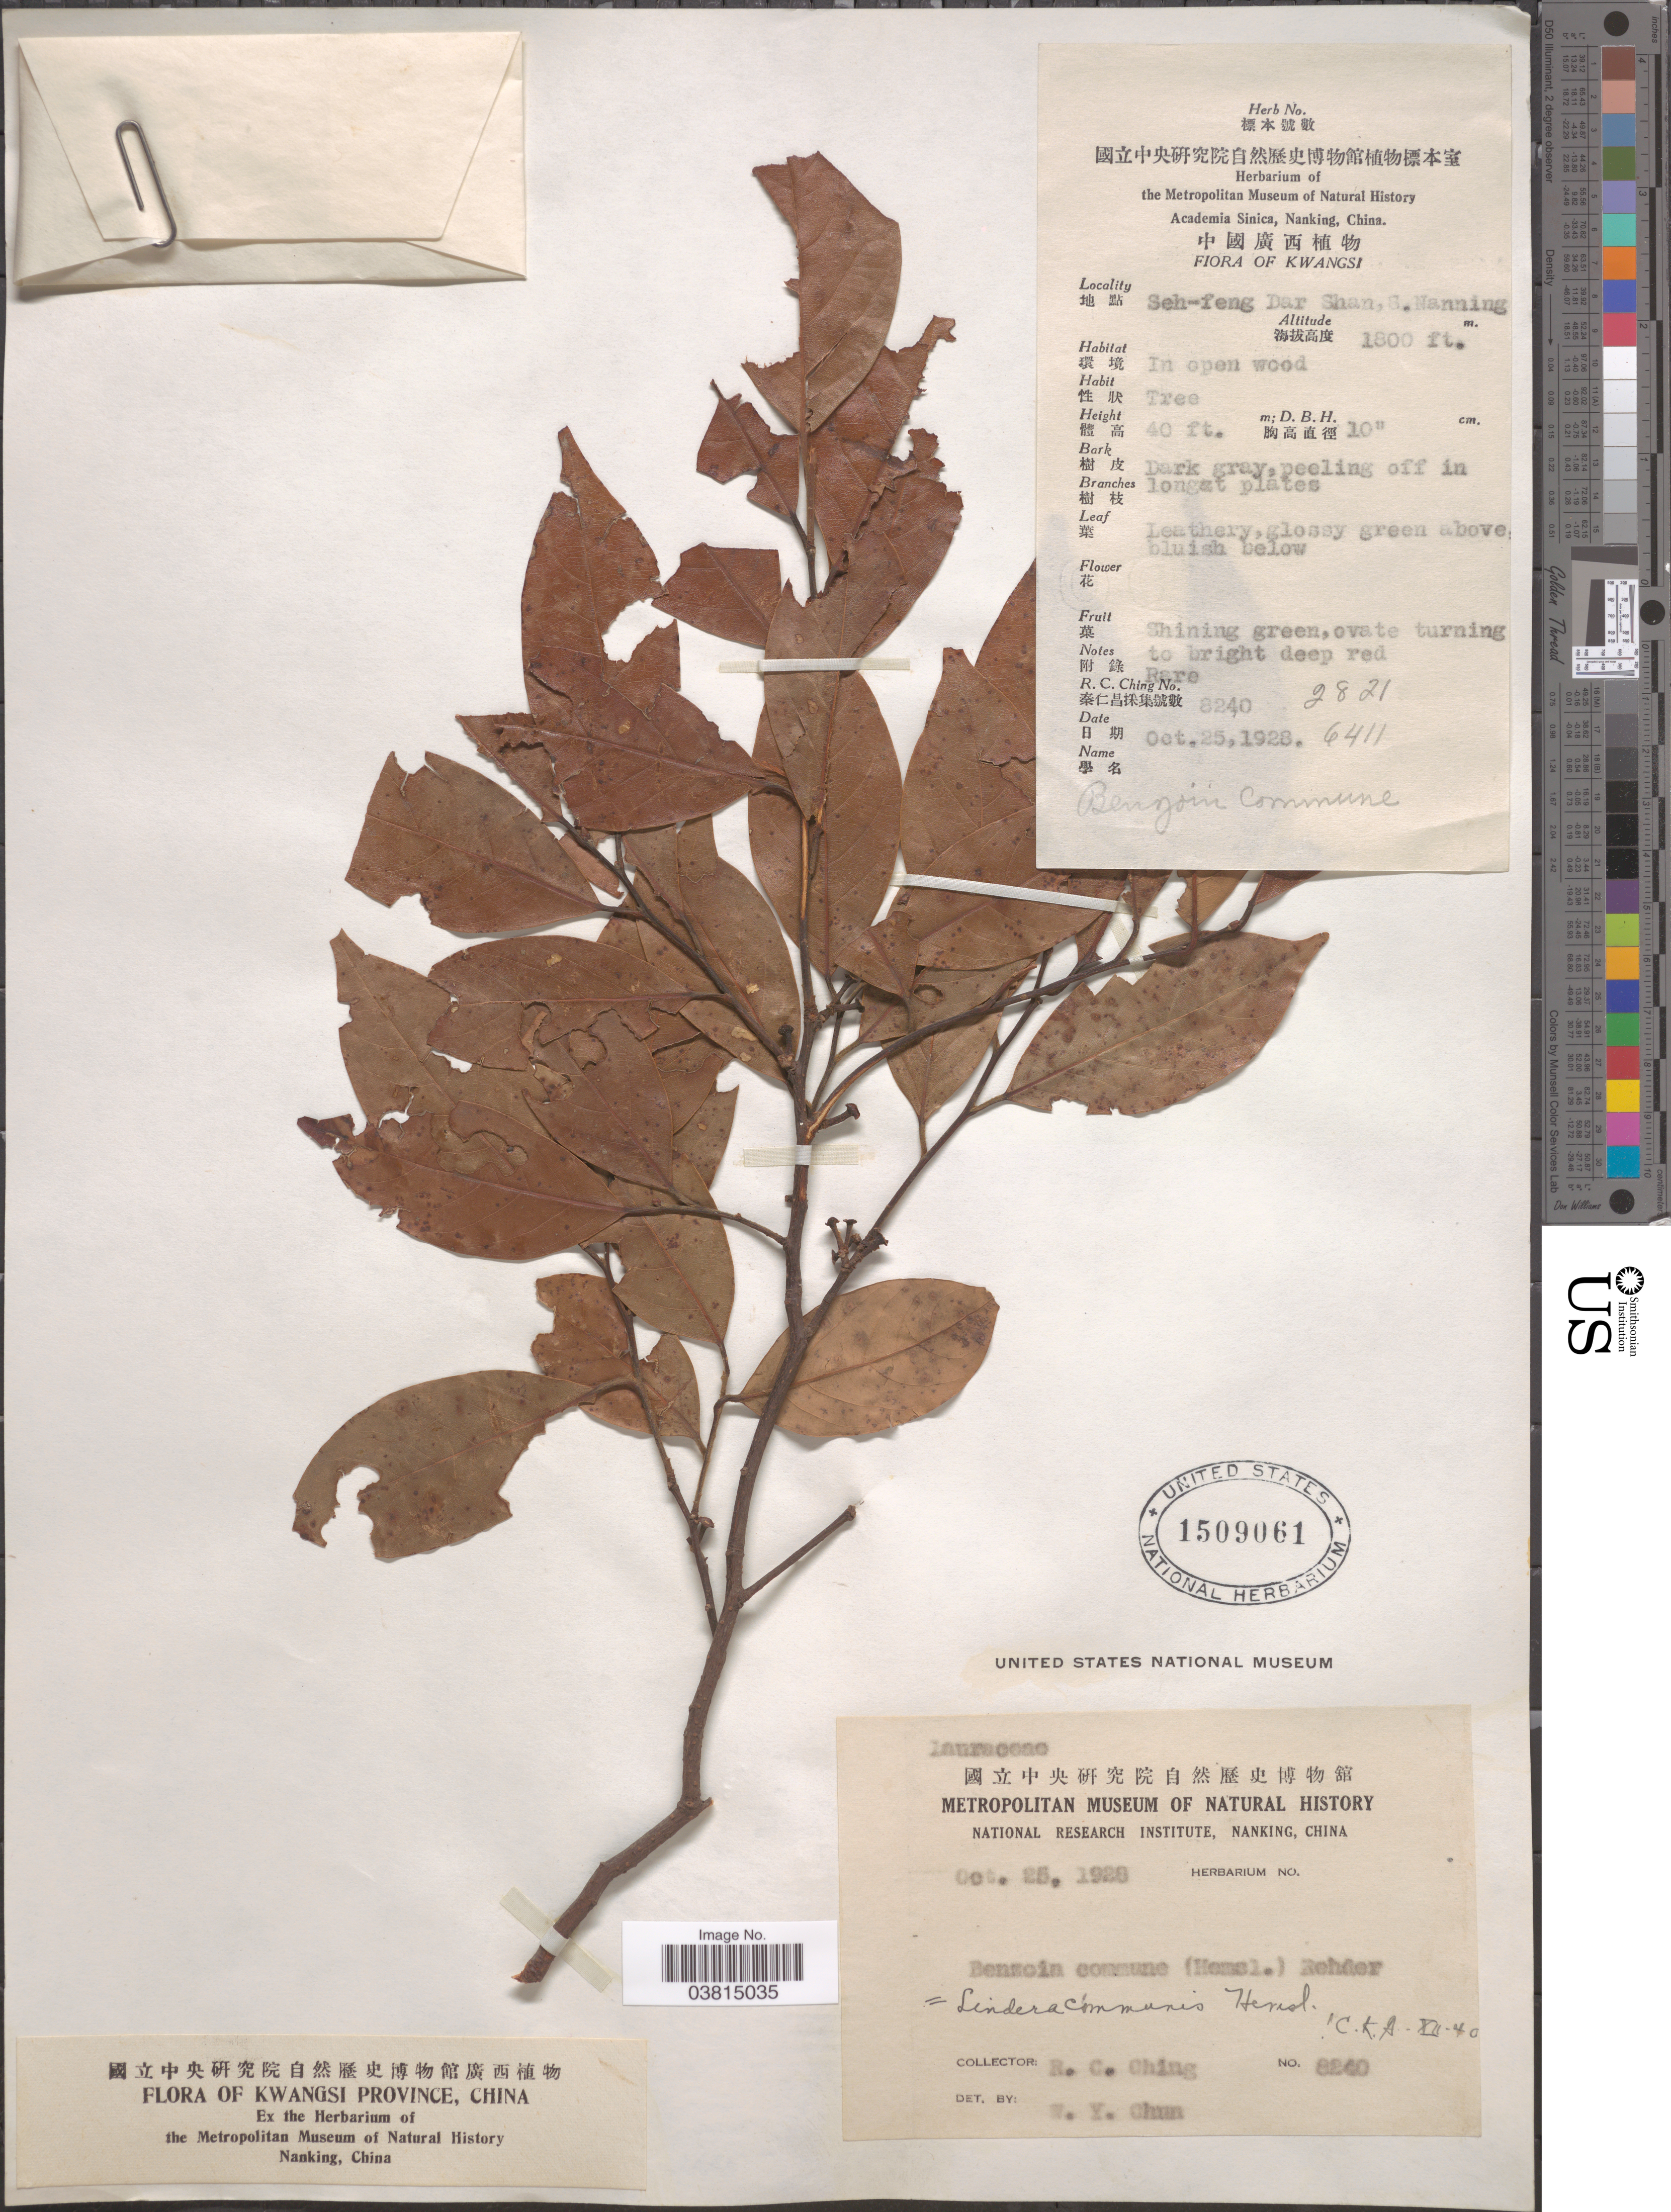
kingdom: Plantae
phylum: Tracheophyta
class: Magnoliopsida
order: Laurales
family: Lauraceae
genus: Lindera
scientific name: Lindera communis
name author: Hemsl.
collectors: R. C. Ching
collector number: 8240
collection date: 1929-10-25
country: China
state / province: Guangxi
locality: Kwangsi Province. Seh-feng Dar Sahn, S. Nanning.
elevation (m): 549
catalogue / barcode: US 1509061